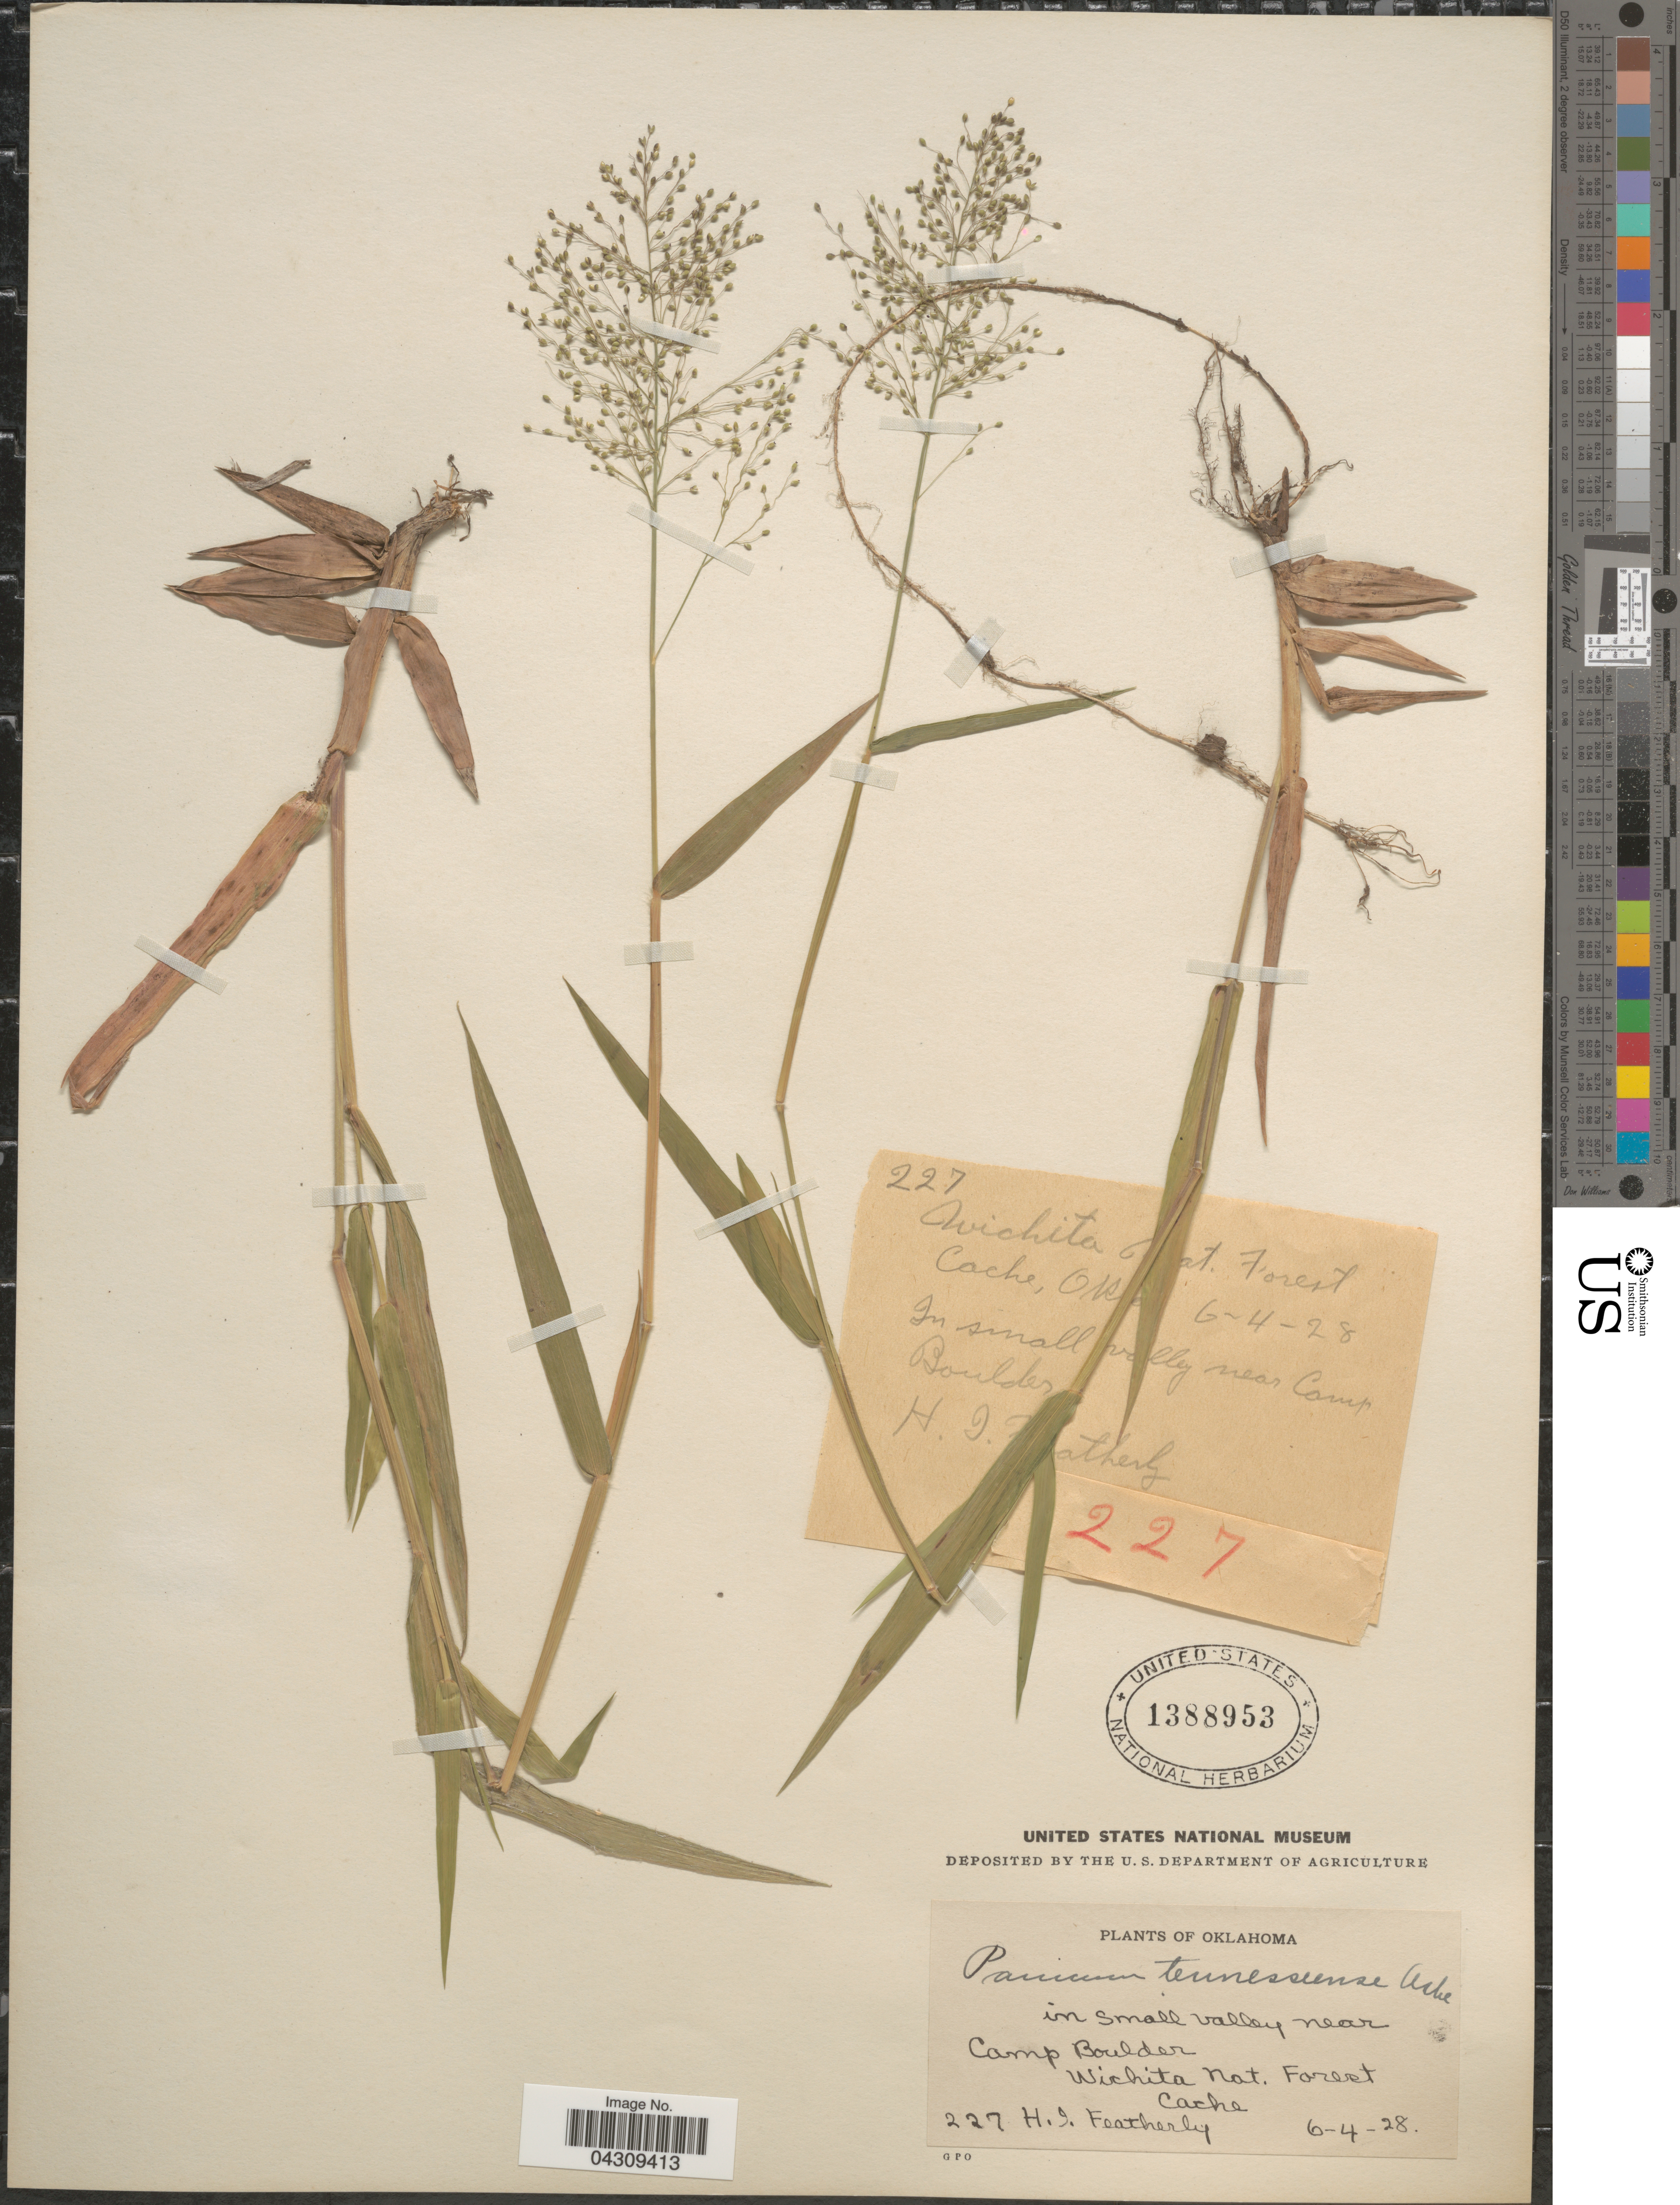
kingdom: Plantae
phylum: Tracheophyta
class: Liliopsida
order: Poales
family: Poaceae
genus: Dichanthelium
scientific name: Dichanthelium acuminatum var. acuminatum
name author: (Sw.) Gould & C.A. Clark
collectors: H. Featherly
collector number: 227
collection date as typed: Transcribed d/m/y: 4/6/28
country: United States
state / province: Oklahoma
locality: In small valley near Camp Boulder, Wichita Nat. Forest Cache.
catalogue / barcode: US 1388953